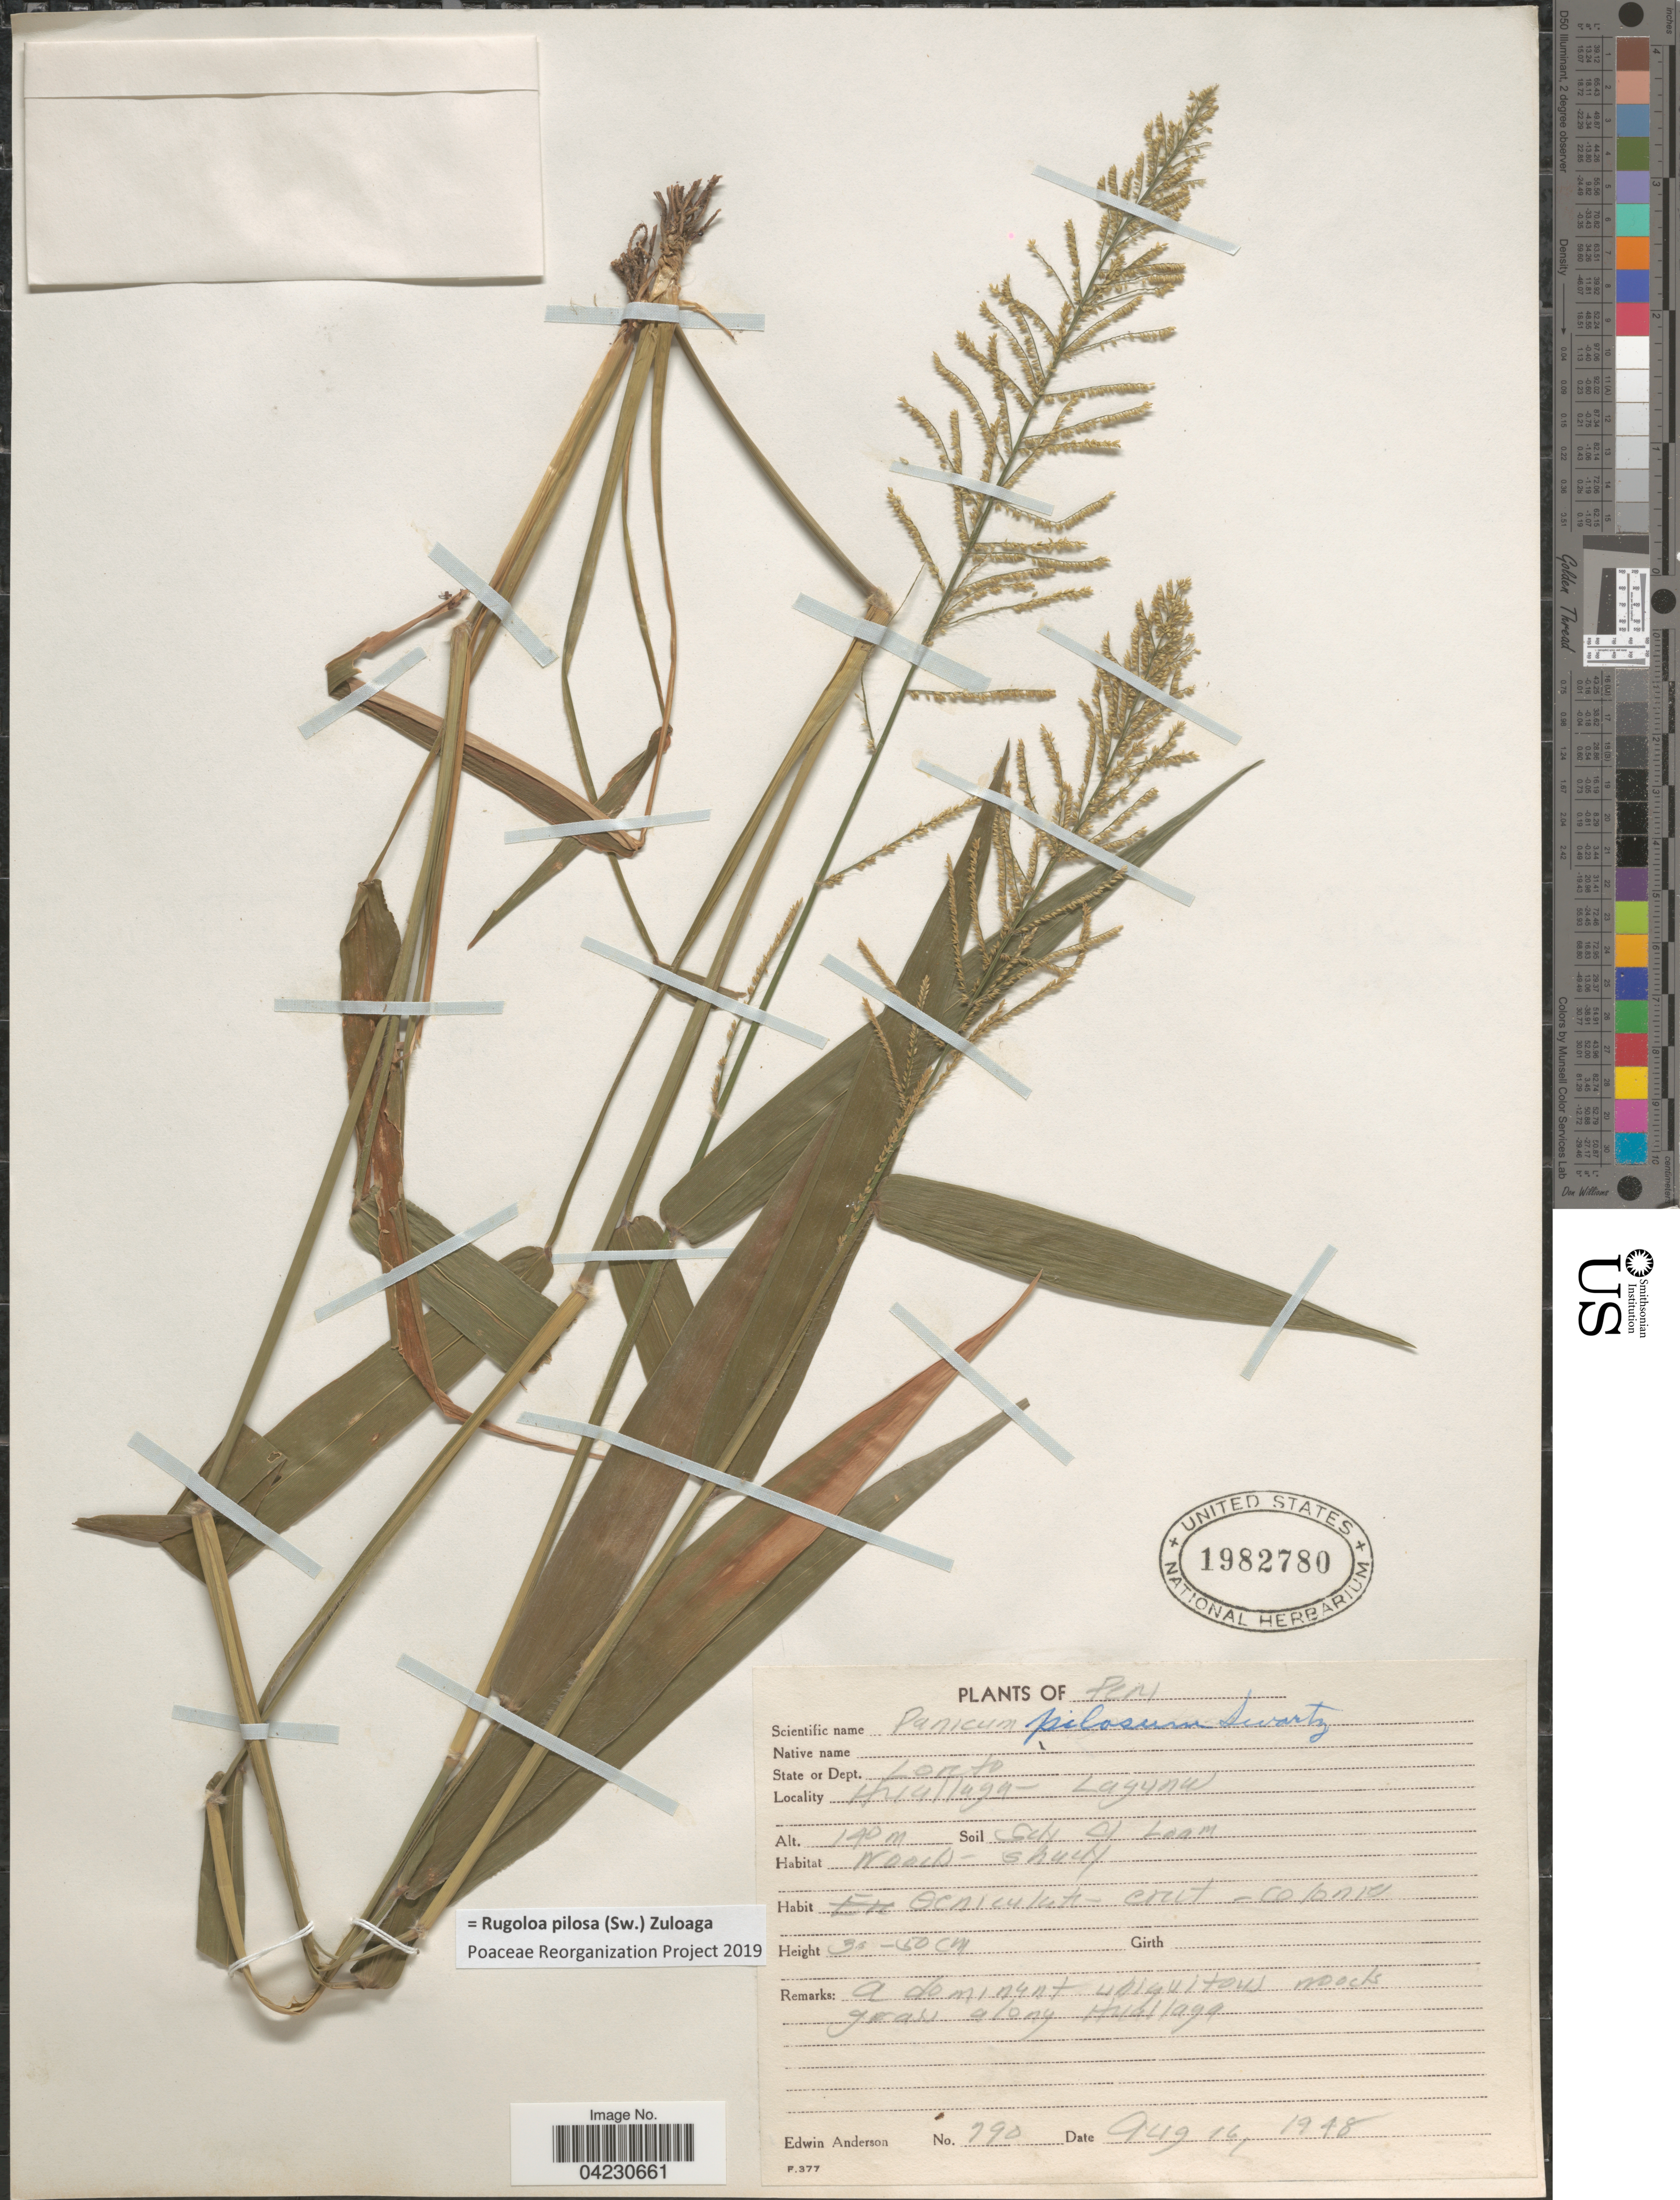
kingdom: Plantae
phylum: Tracheophyta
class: Liliopsida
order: Poales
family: Poaceae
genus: Rugoloa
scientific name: Rugoloa pilosa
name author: (Sw.) Zuloaga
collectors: E. Anderson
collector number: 790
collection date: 1948-08-16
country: Peru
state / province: Loreto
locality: State or Dept. Loreto. Huallago- Laguna.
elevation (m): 140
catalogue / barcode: US 1982780